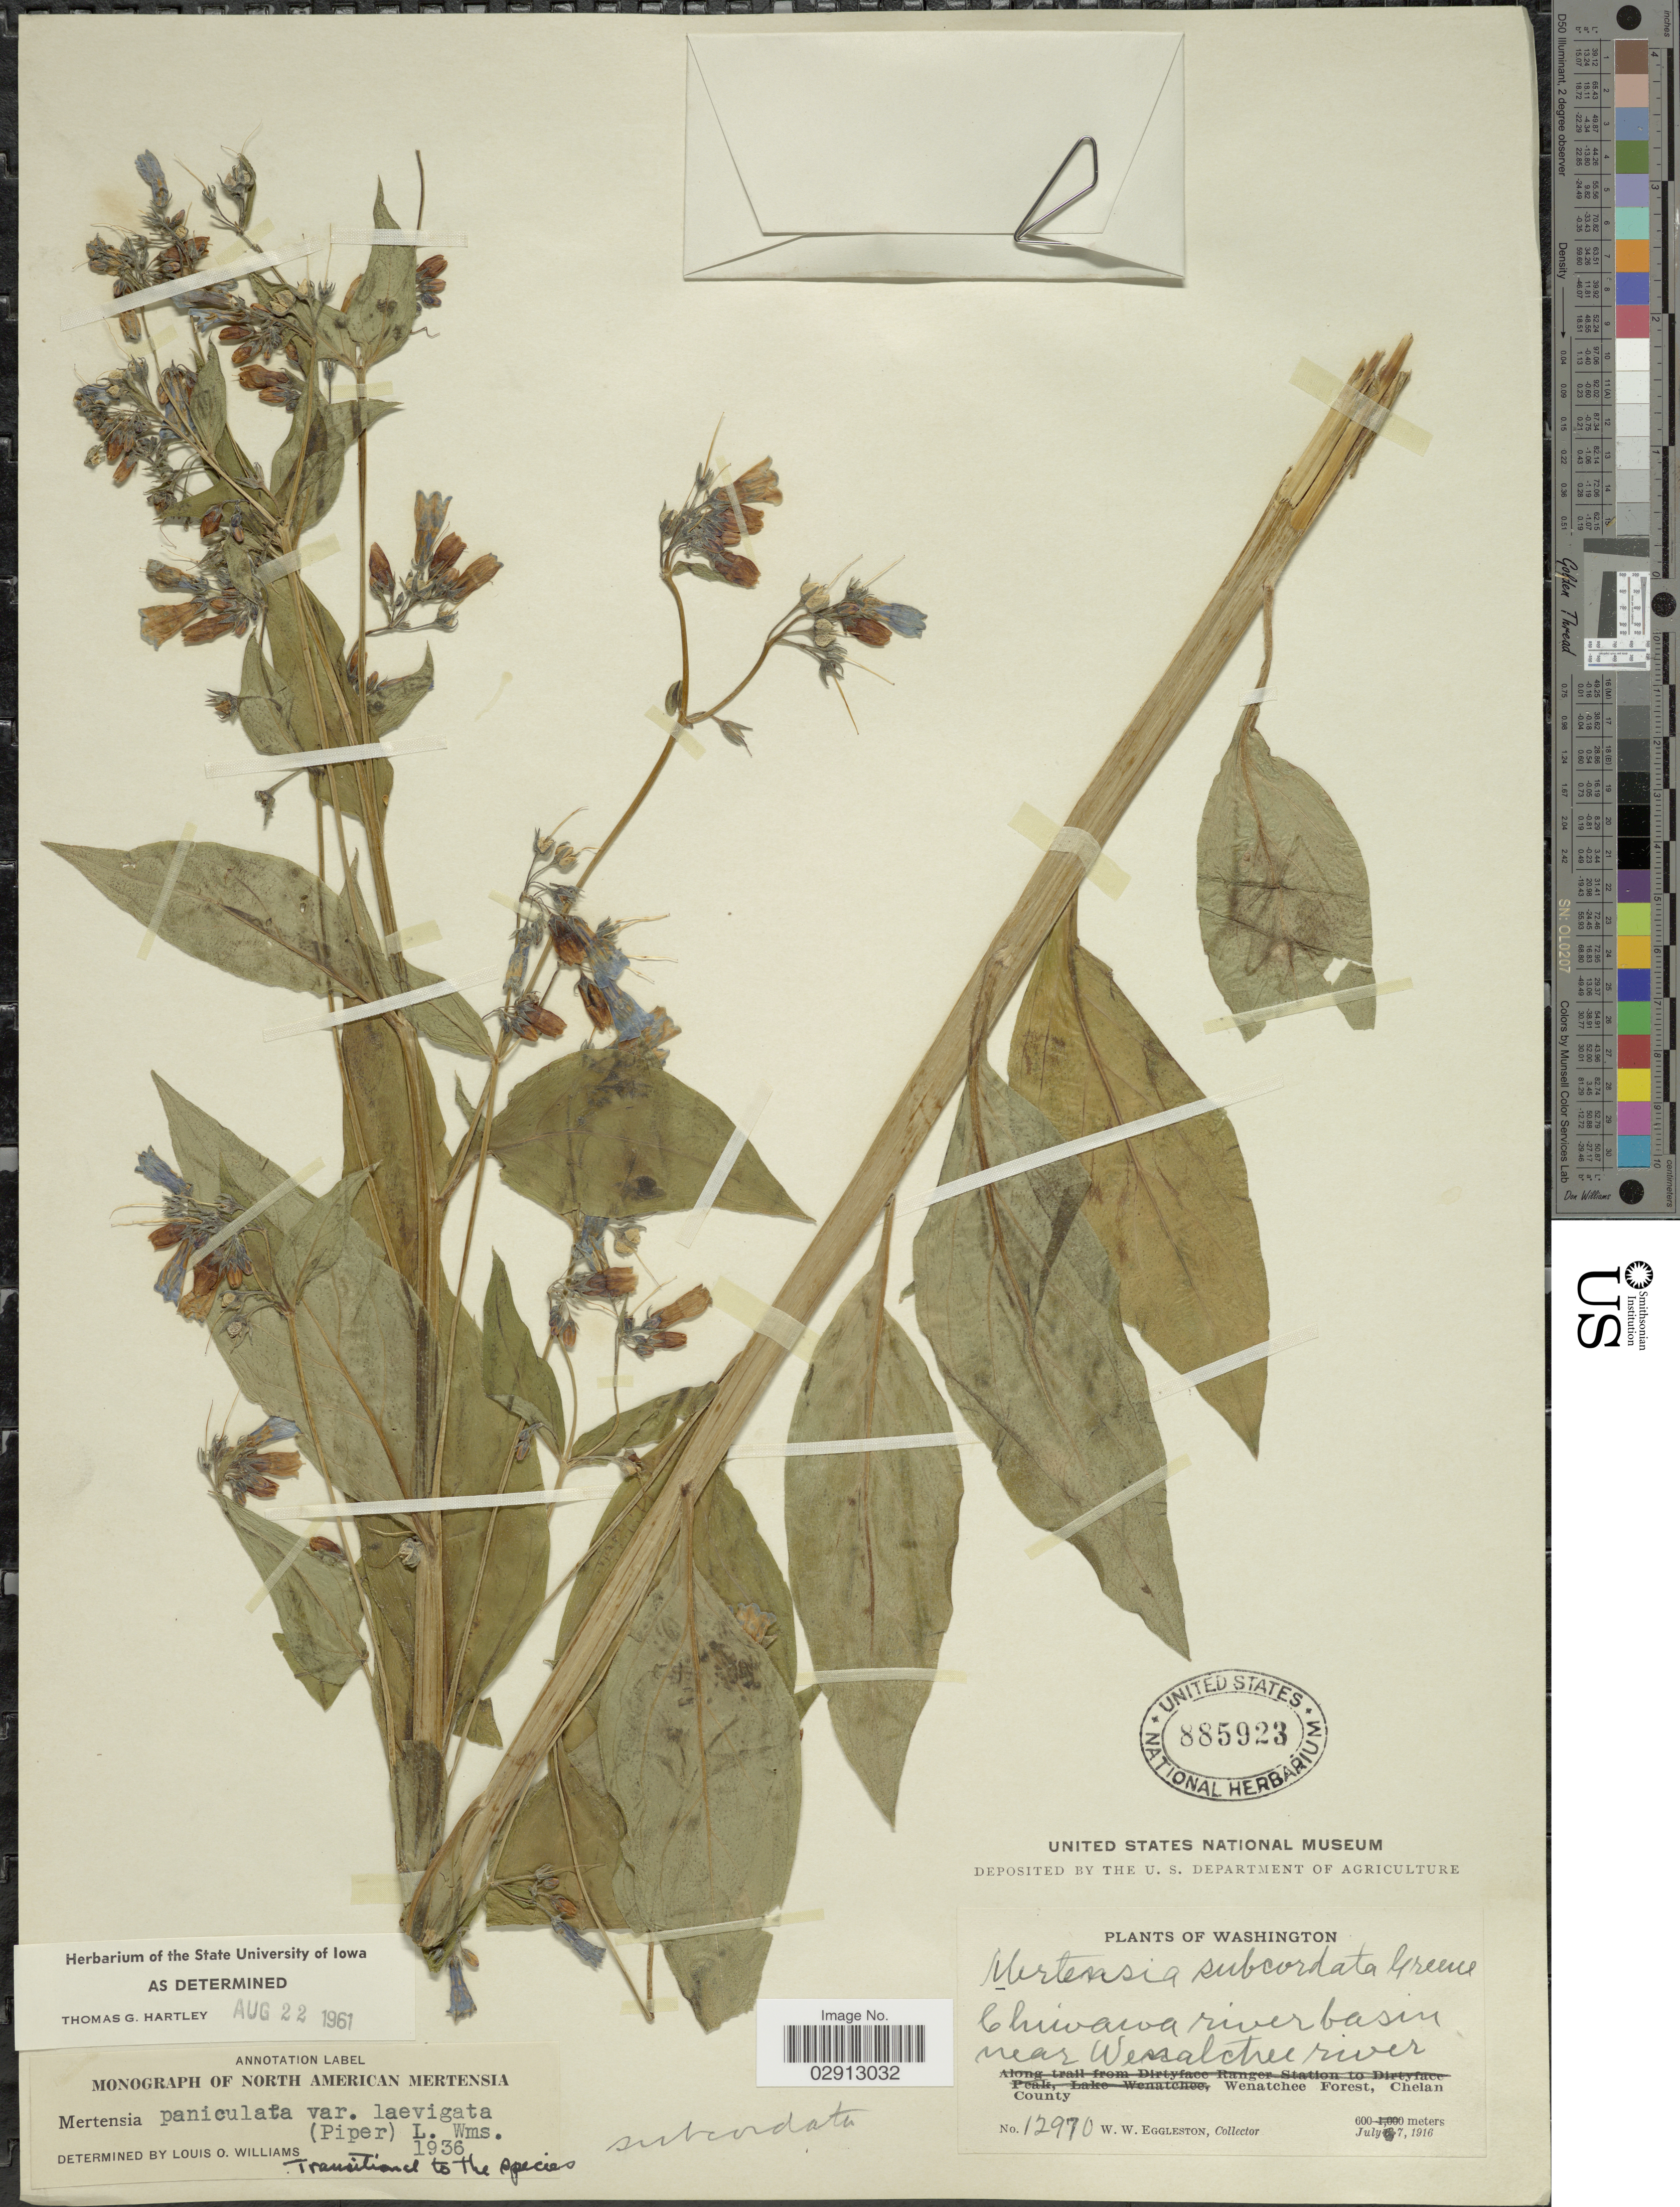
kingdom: Plantae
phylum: Tracheophyta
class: Magnoliopsida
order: Boraginales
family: Boraginaceae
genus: Mertensia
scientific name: Mertensia paniculata var. laevigata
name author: (Piper) L.O. Williams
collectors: W. W. Eggleston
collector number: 12970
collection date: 1916-07-07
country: United States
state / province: Washington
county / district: Chelan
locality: Chiwawa river basin near Wenatchee river. Wenatchee Forest, Chelan County.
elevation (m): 600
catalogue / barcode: US 885923